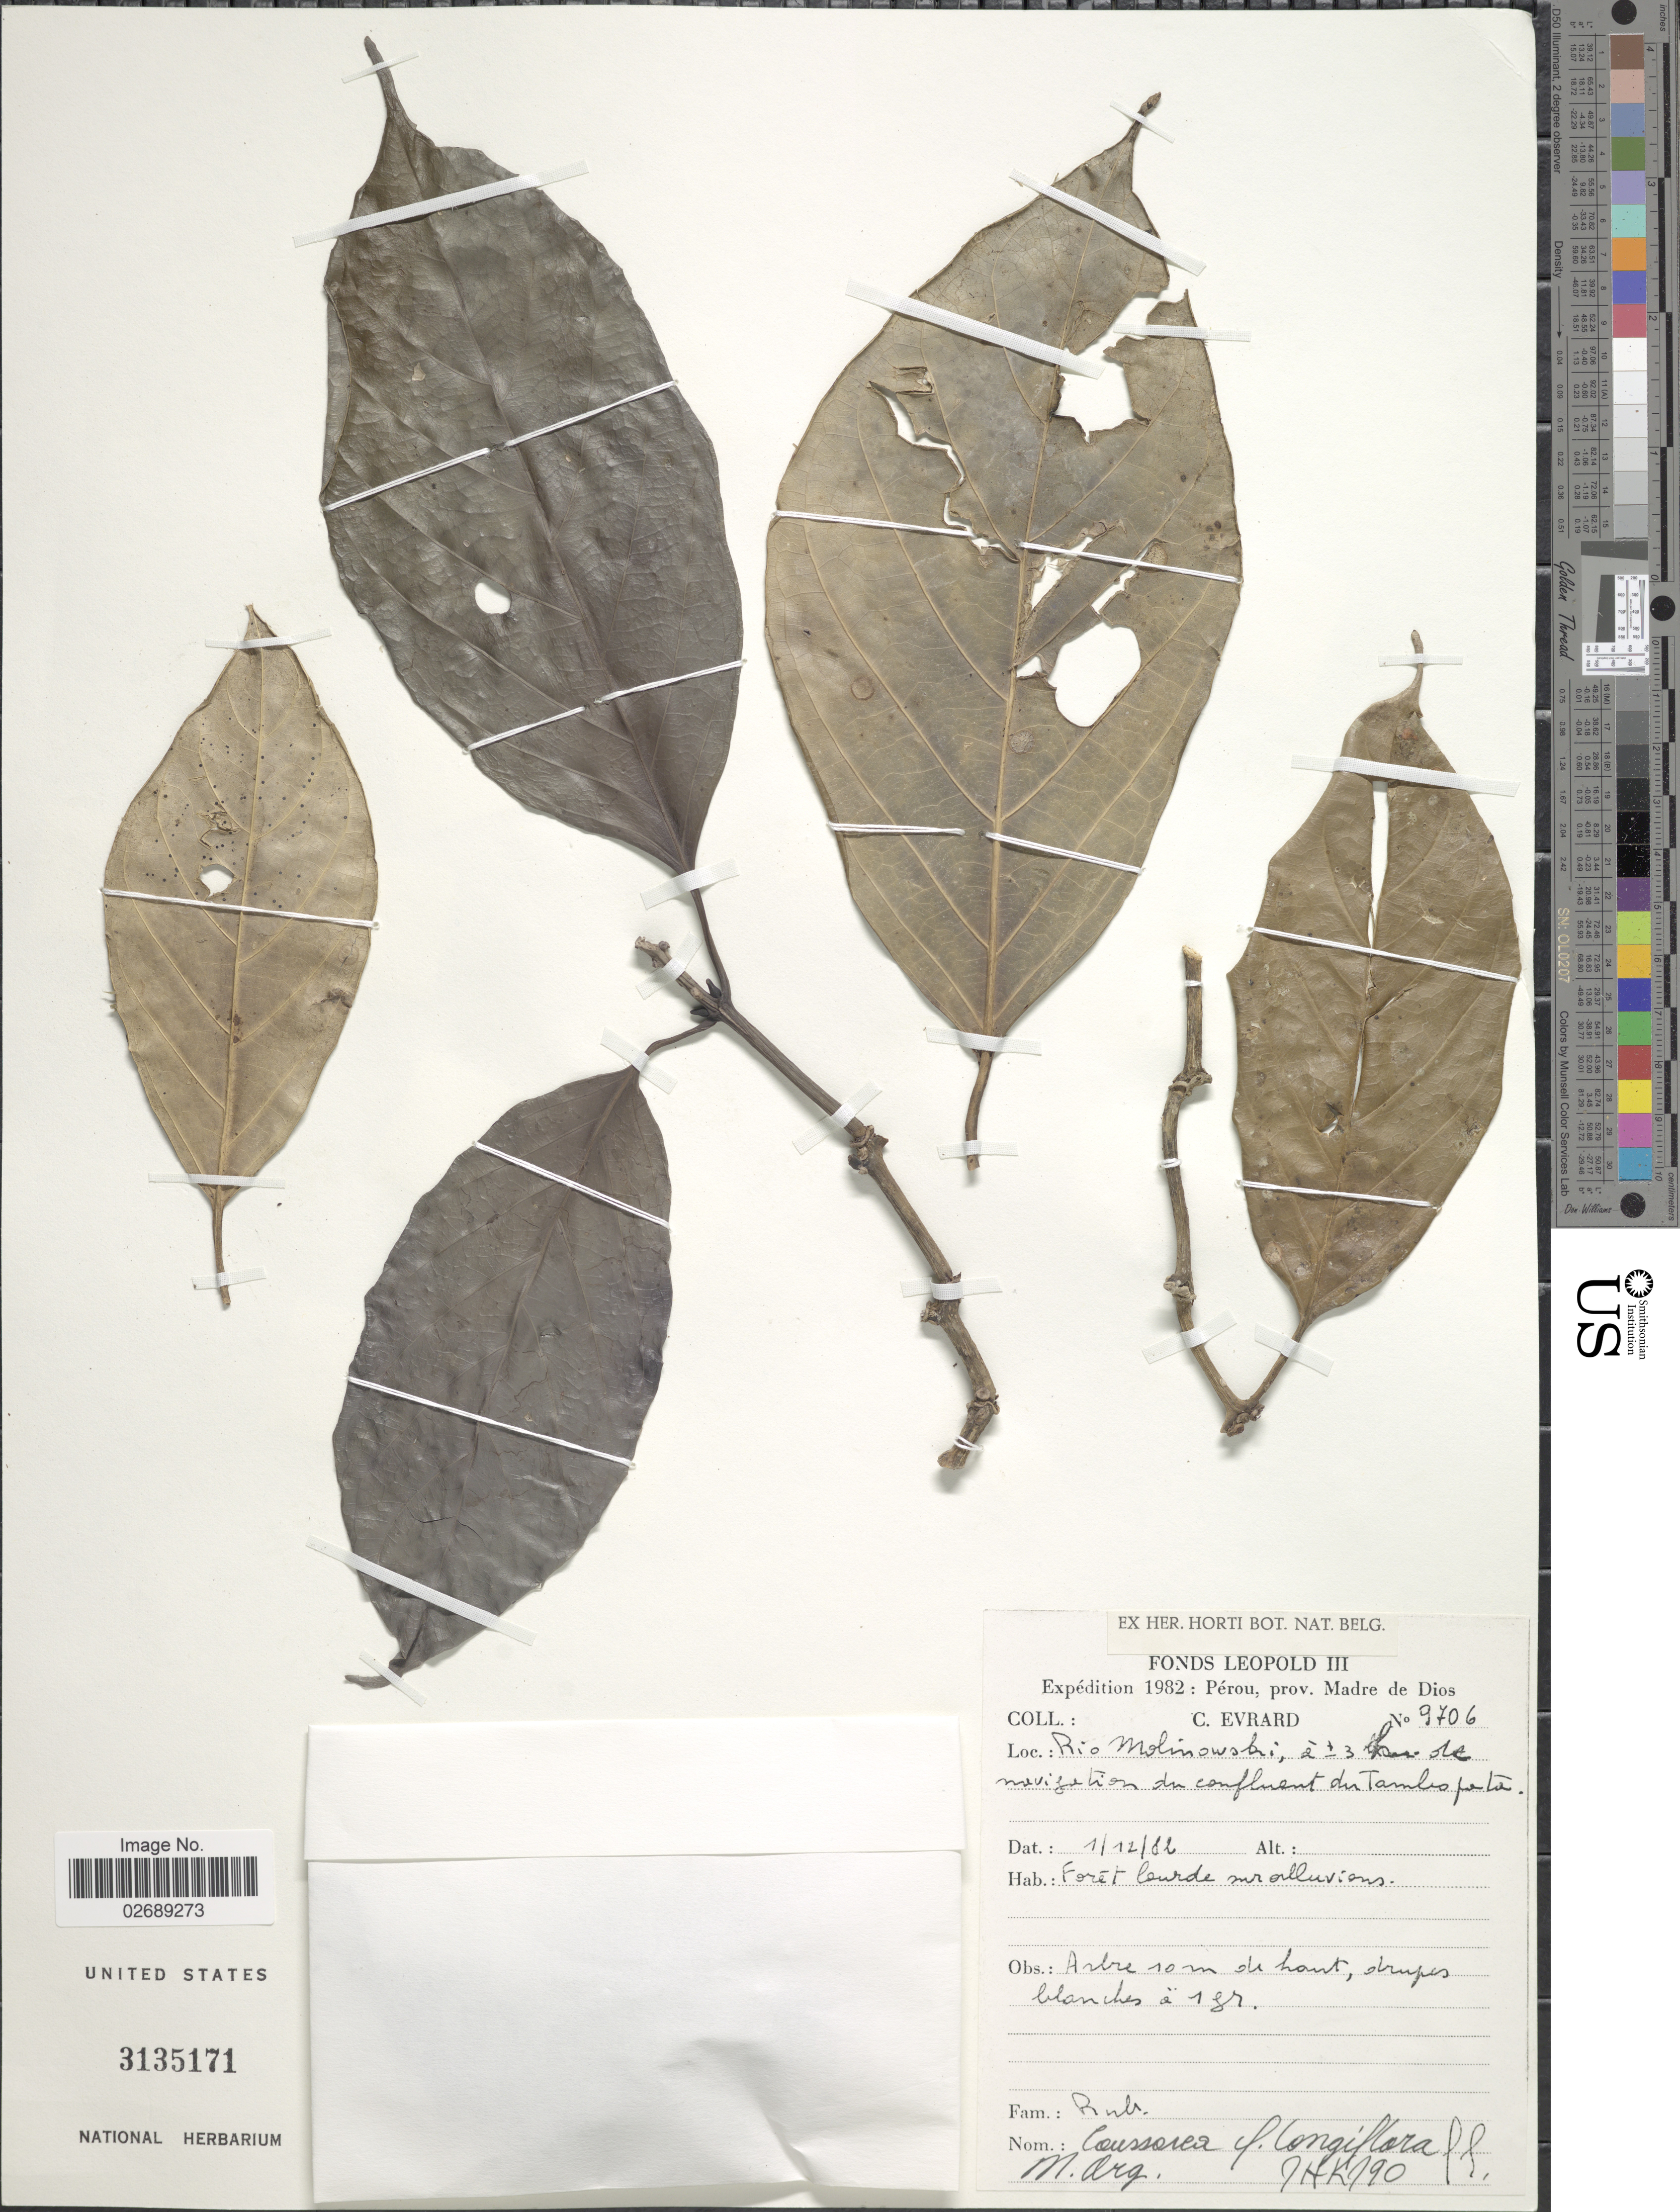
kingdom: Plantae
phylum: Tracheophyta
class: Magnoliopsida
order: Gentianales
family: Rubiaceae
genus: Coussarea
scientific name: Coussarea longiflora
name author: (Mart.) Müll. Arg.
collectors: C. Evrard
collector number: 9706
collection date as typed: Transcribed d/m/y: 1/12/82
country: Peru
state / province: Madre de Dios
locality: Río Malinowski; à ± 3 hr. de navigation du confluent du Tambopata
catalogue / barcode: US 3135171